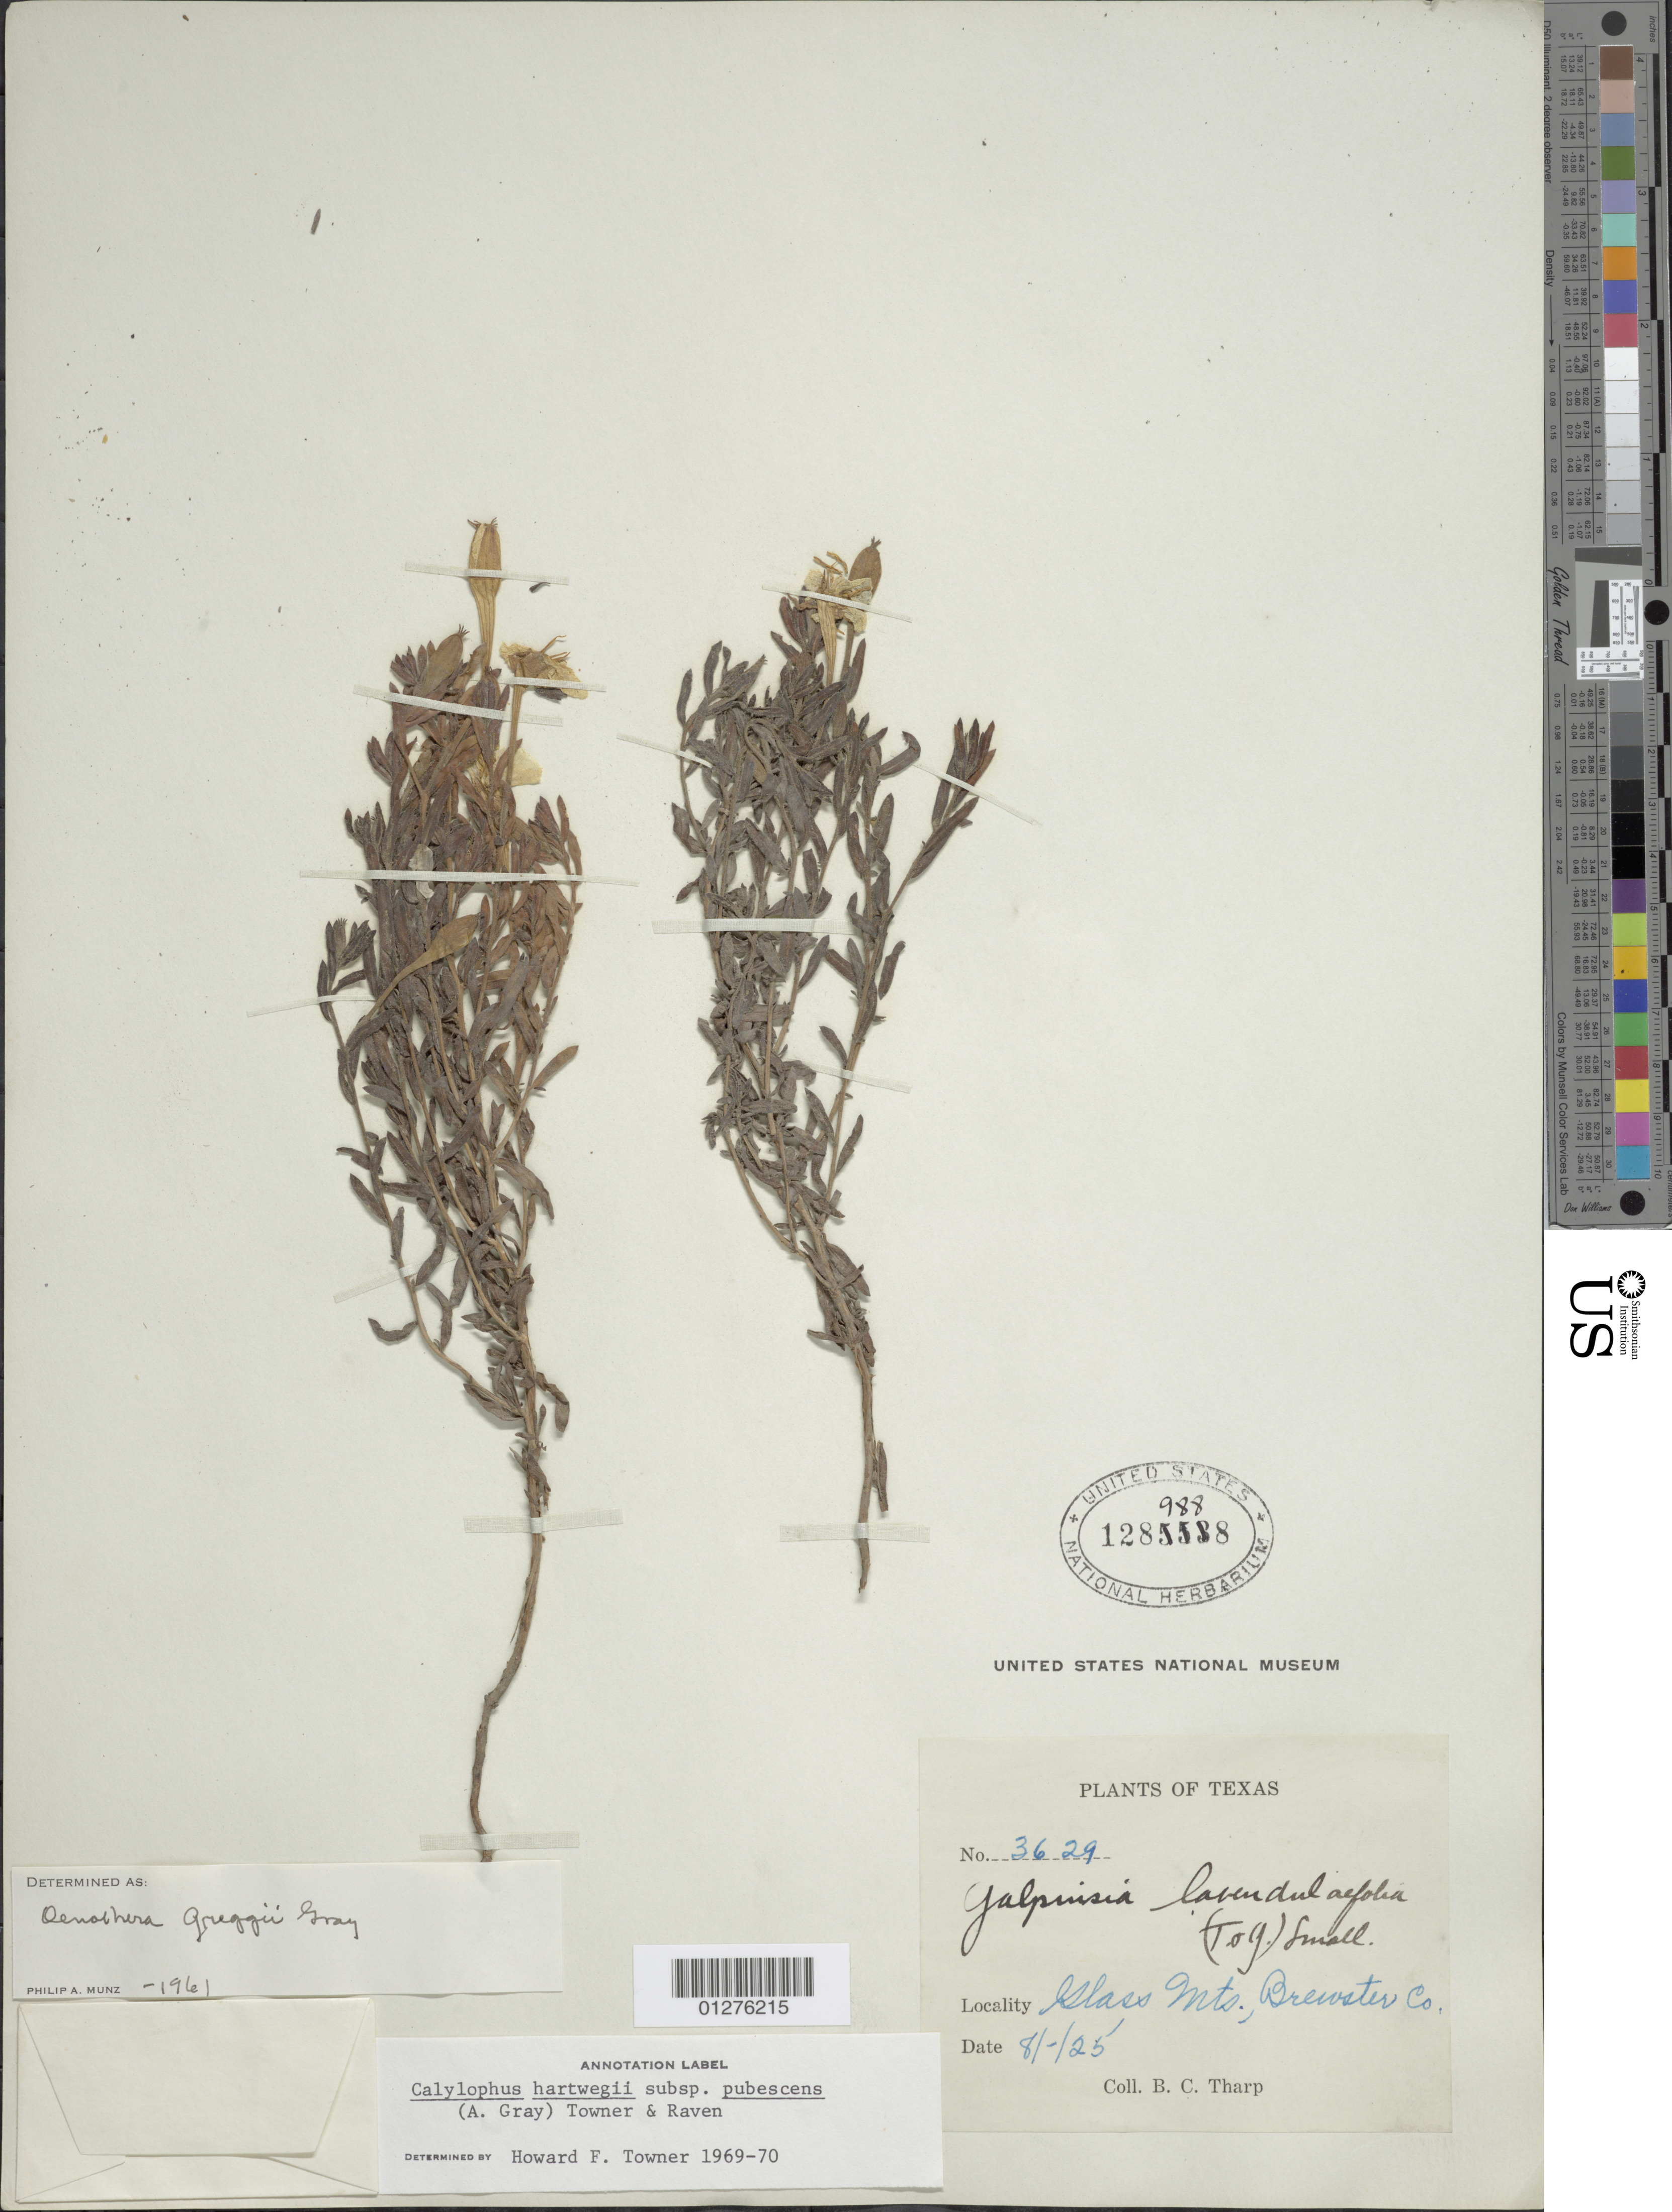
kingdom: Plantae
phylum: Tracheophyta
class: Magnoliopsida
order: Myrtales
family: Onagraceae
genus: Oenothera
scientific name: Oenothera hartwegii subsp. pubescens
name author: (A. Gray) W.L. Wagner & Hoch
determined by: Towner, H. F.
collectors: B. C. Tharp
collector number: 3629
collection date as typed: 8/-/25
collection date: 1925-08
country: United States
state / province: Texas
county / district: Brewster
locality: Glass Mts.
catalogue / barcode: US 1289888